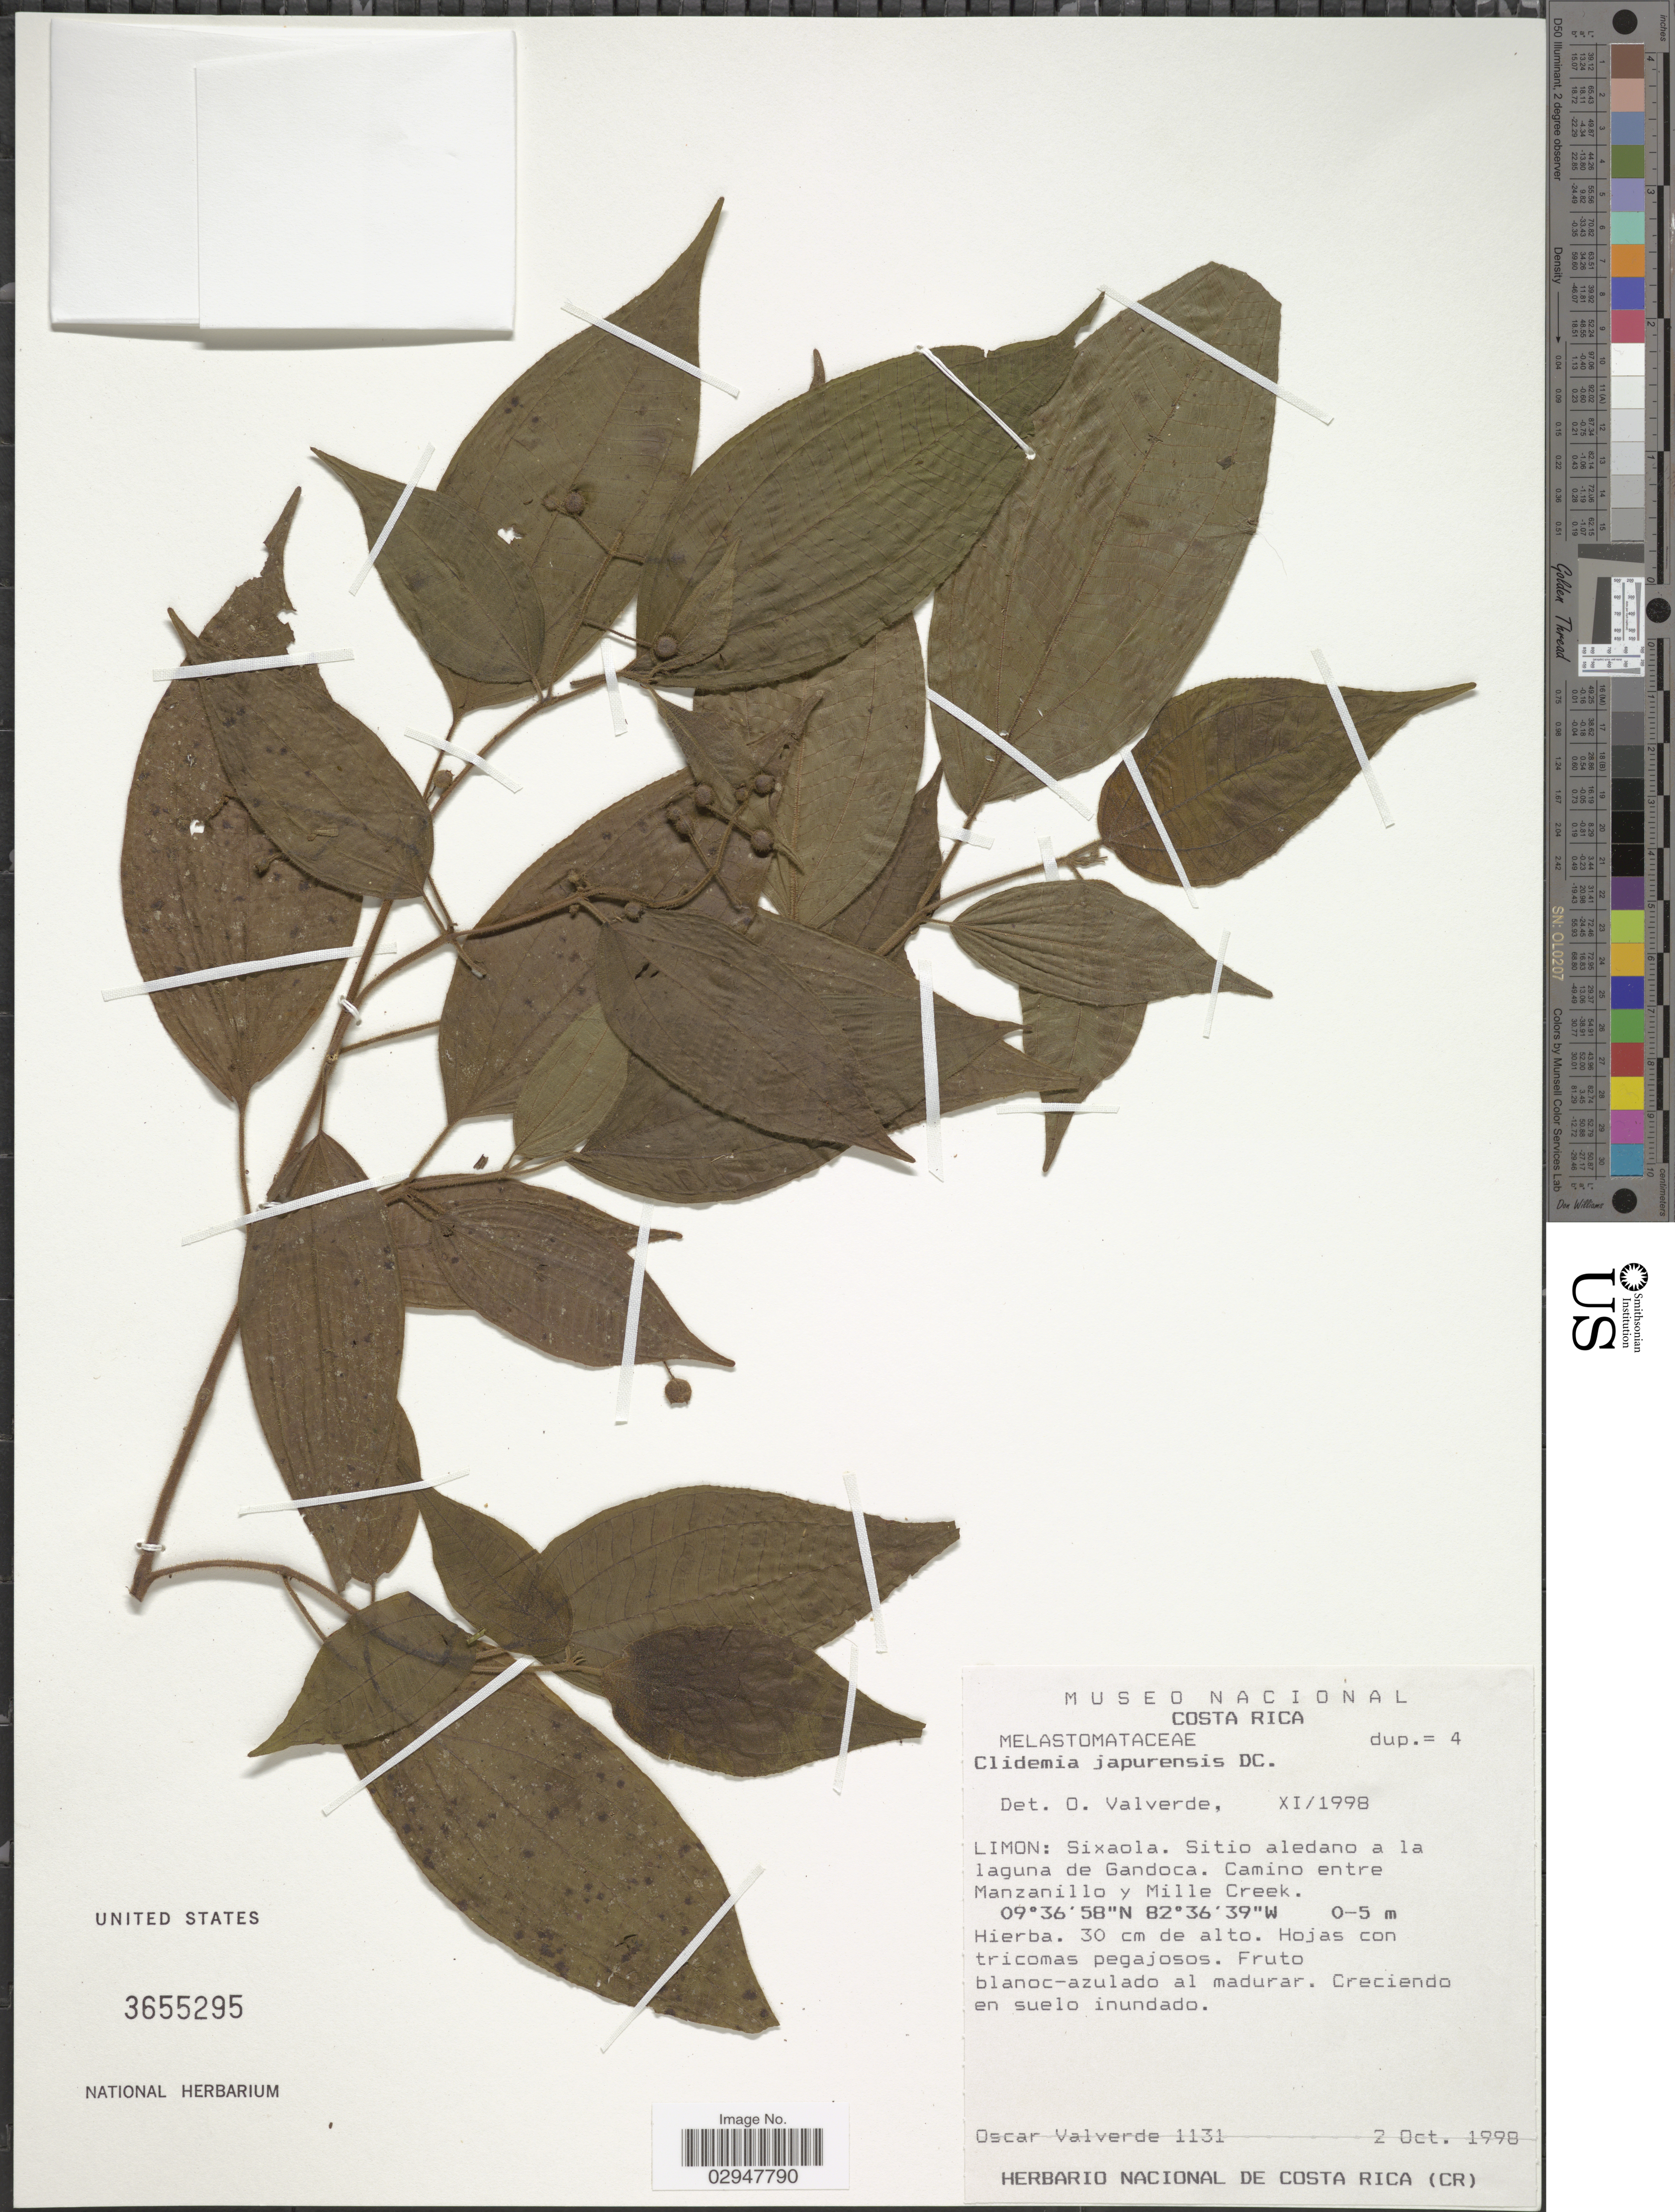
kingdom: Plantae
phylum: Tracheophyta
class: Magnoliopsida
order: Myrtales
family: Melastomataceae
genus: Clidemia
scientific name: Clidemia japurensis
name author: DC.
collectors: O. Valverde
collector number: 1131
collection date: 1998-10-02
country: Costa Rica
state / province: Limón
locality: Sixaola, Sitio aledano a la laguna de Gandoca, Camino entre Manzanillo y Mille Creek.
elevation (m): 0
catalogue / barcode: US 3655295